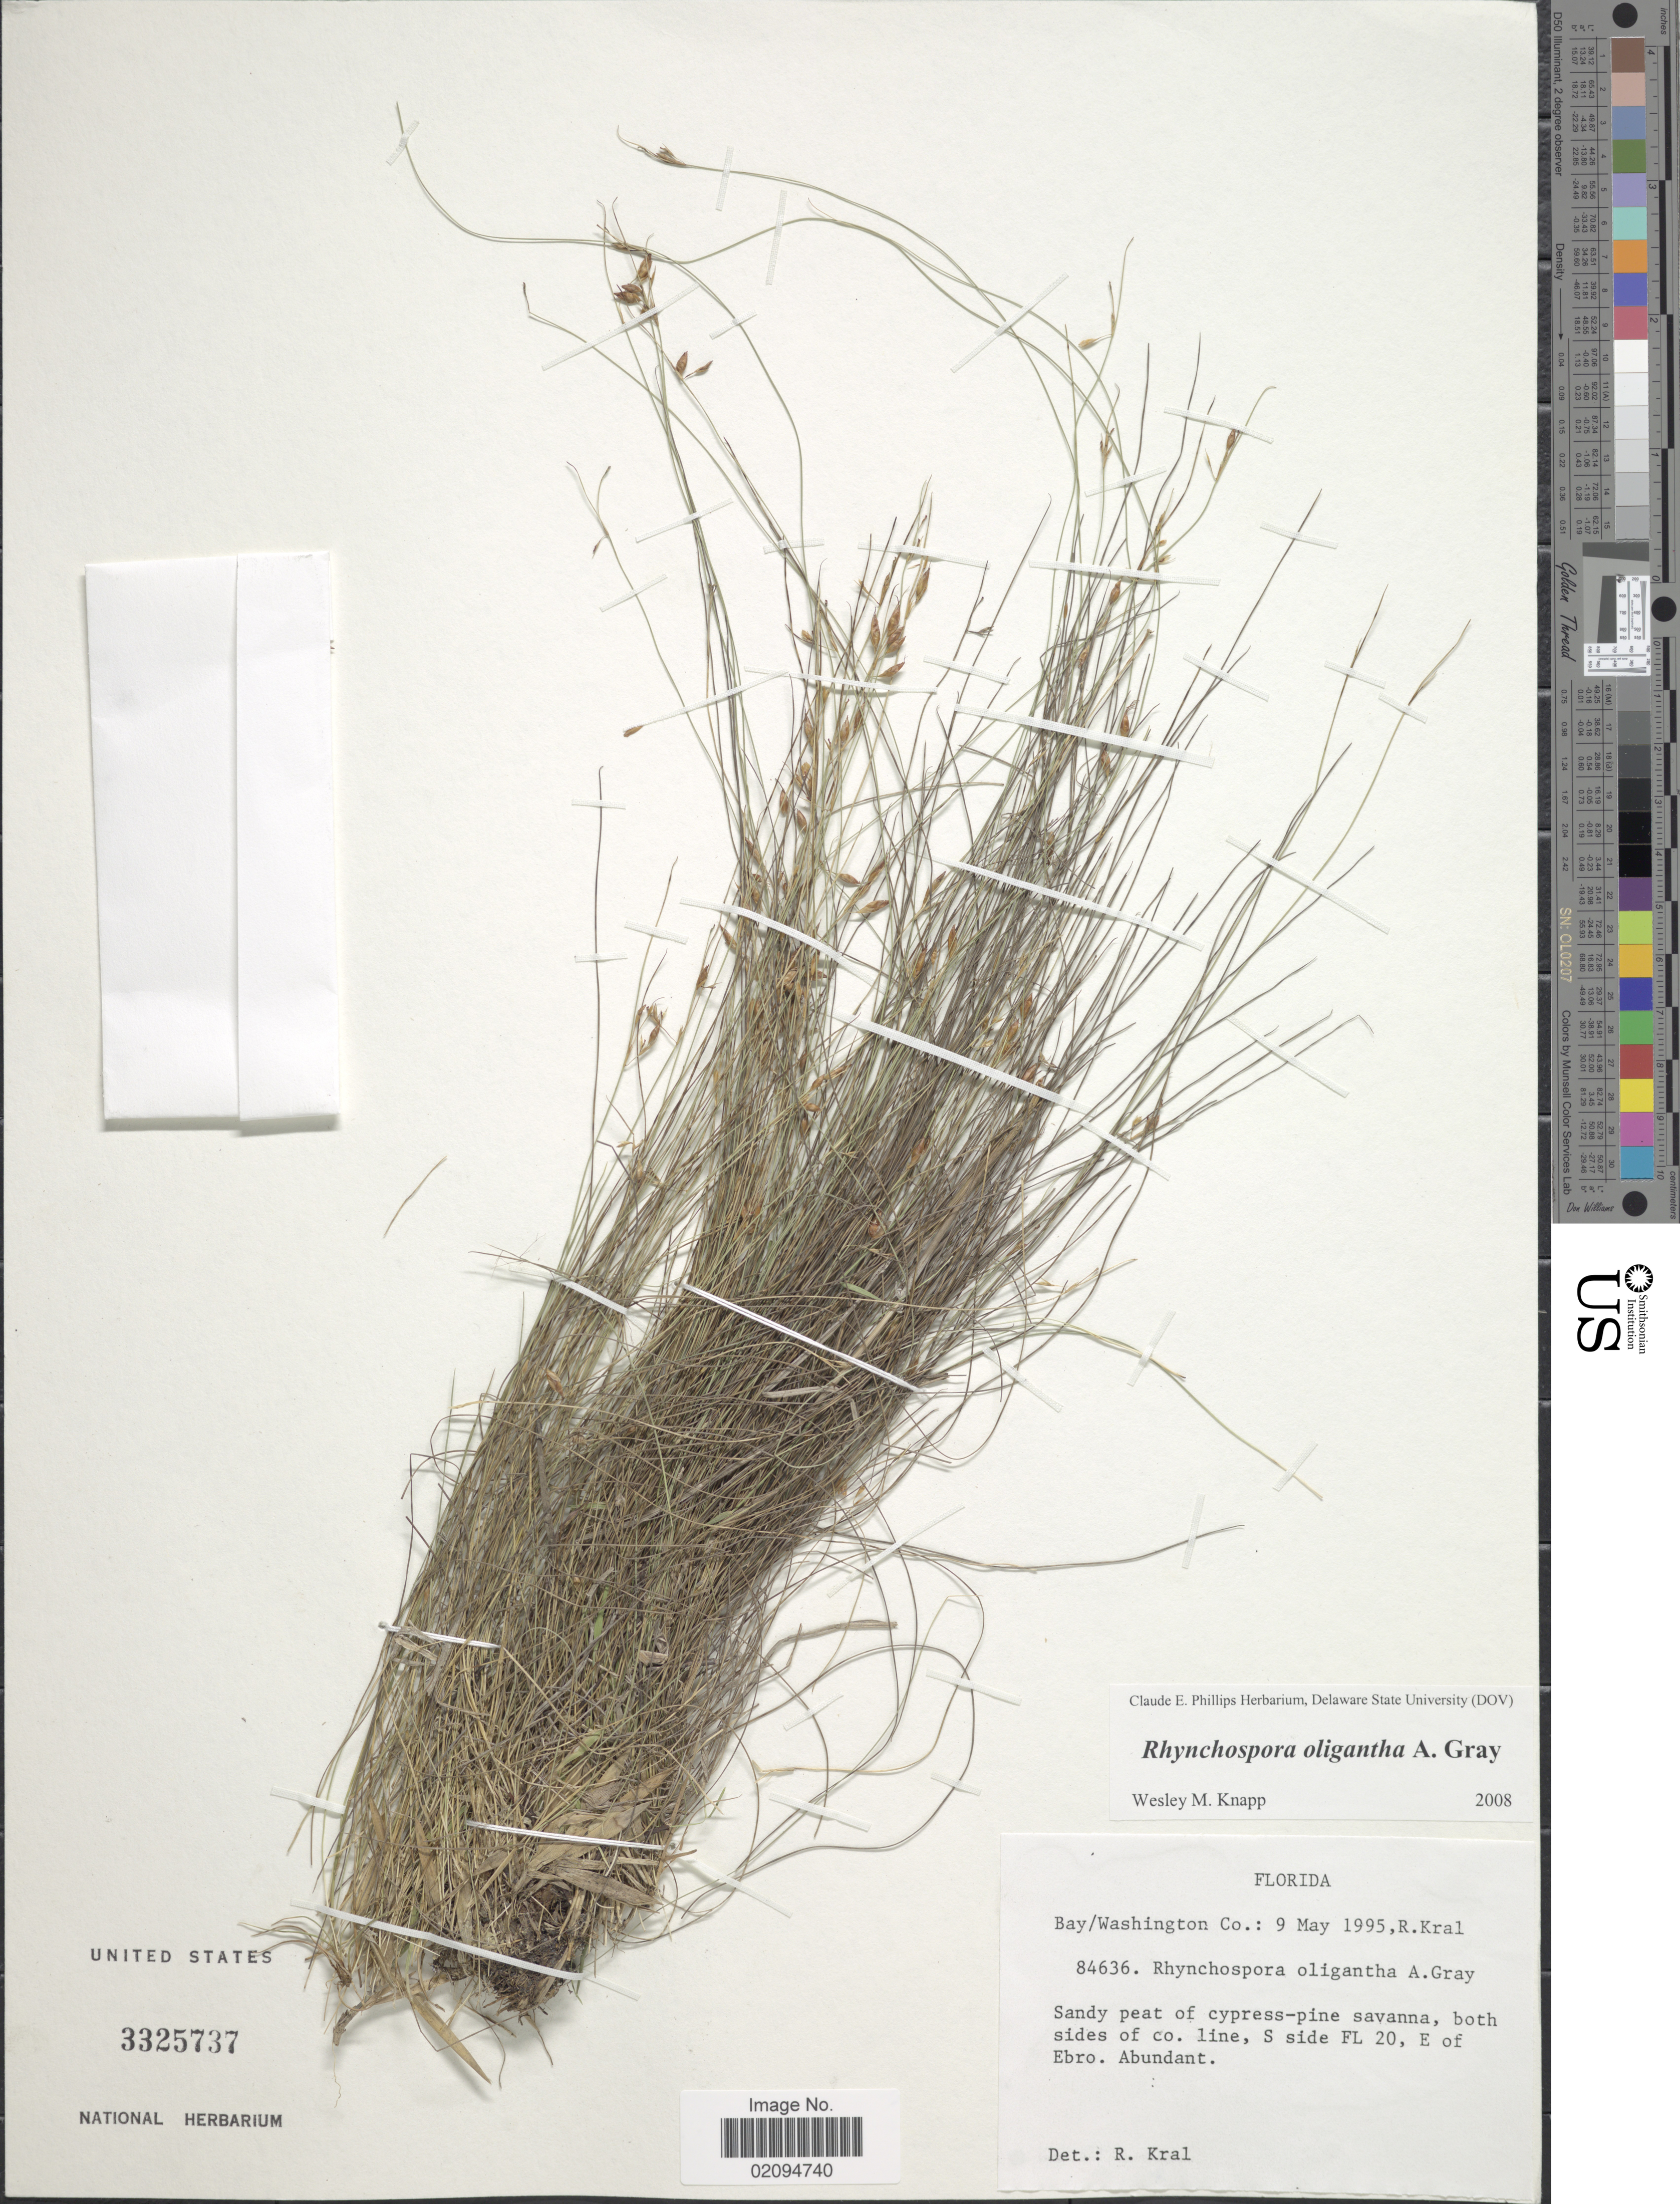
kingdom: Plantae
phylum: Tracheophyta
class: Liliopsida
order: Poales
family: Cyperaceae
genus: Rhynchospora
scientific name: Rhynchospora oligantha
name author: A. Gray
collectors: R. Kral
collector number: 84636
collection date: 1995-05-09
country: United States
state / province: Florida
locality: Bay/Washington Co. Both sides of co. line, S side FL20, E of Ebro.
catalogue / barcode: US 3325737